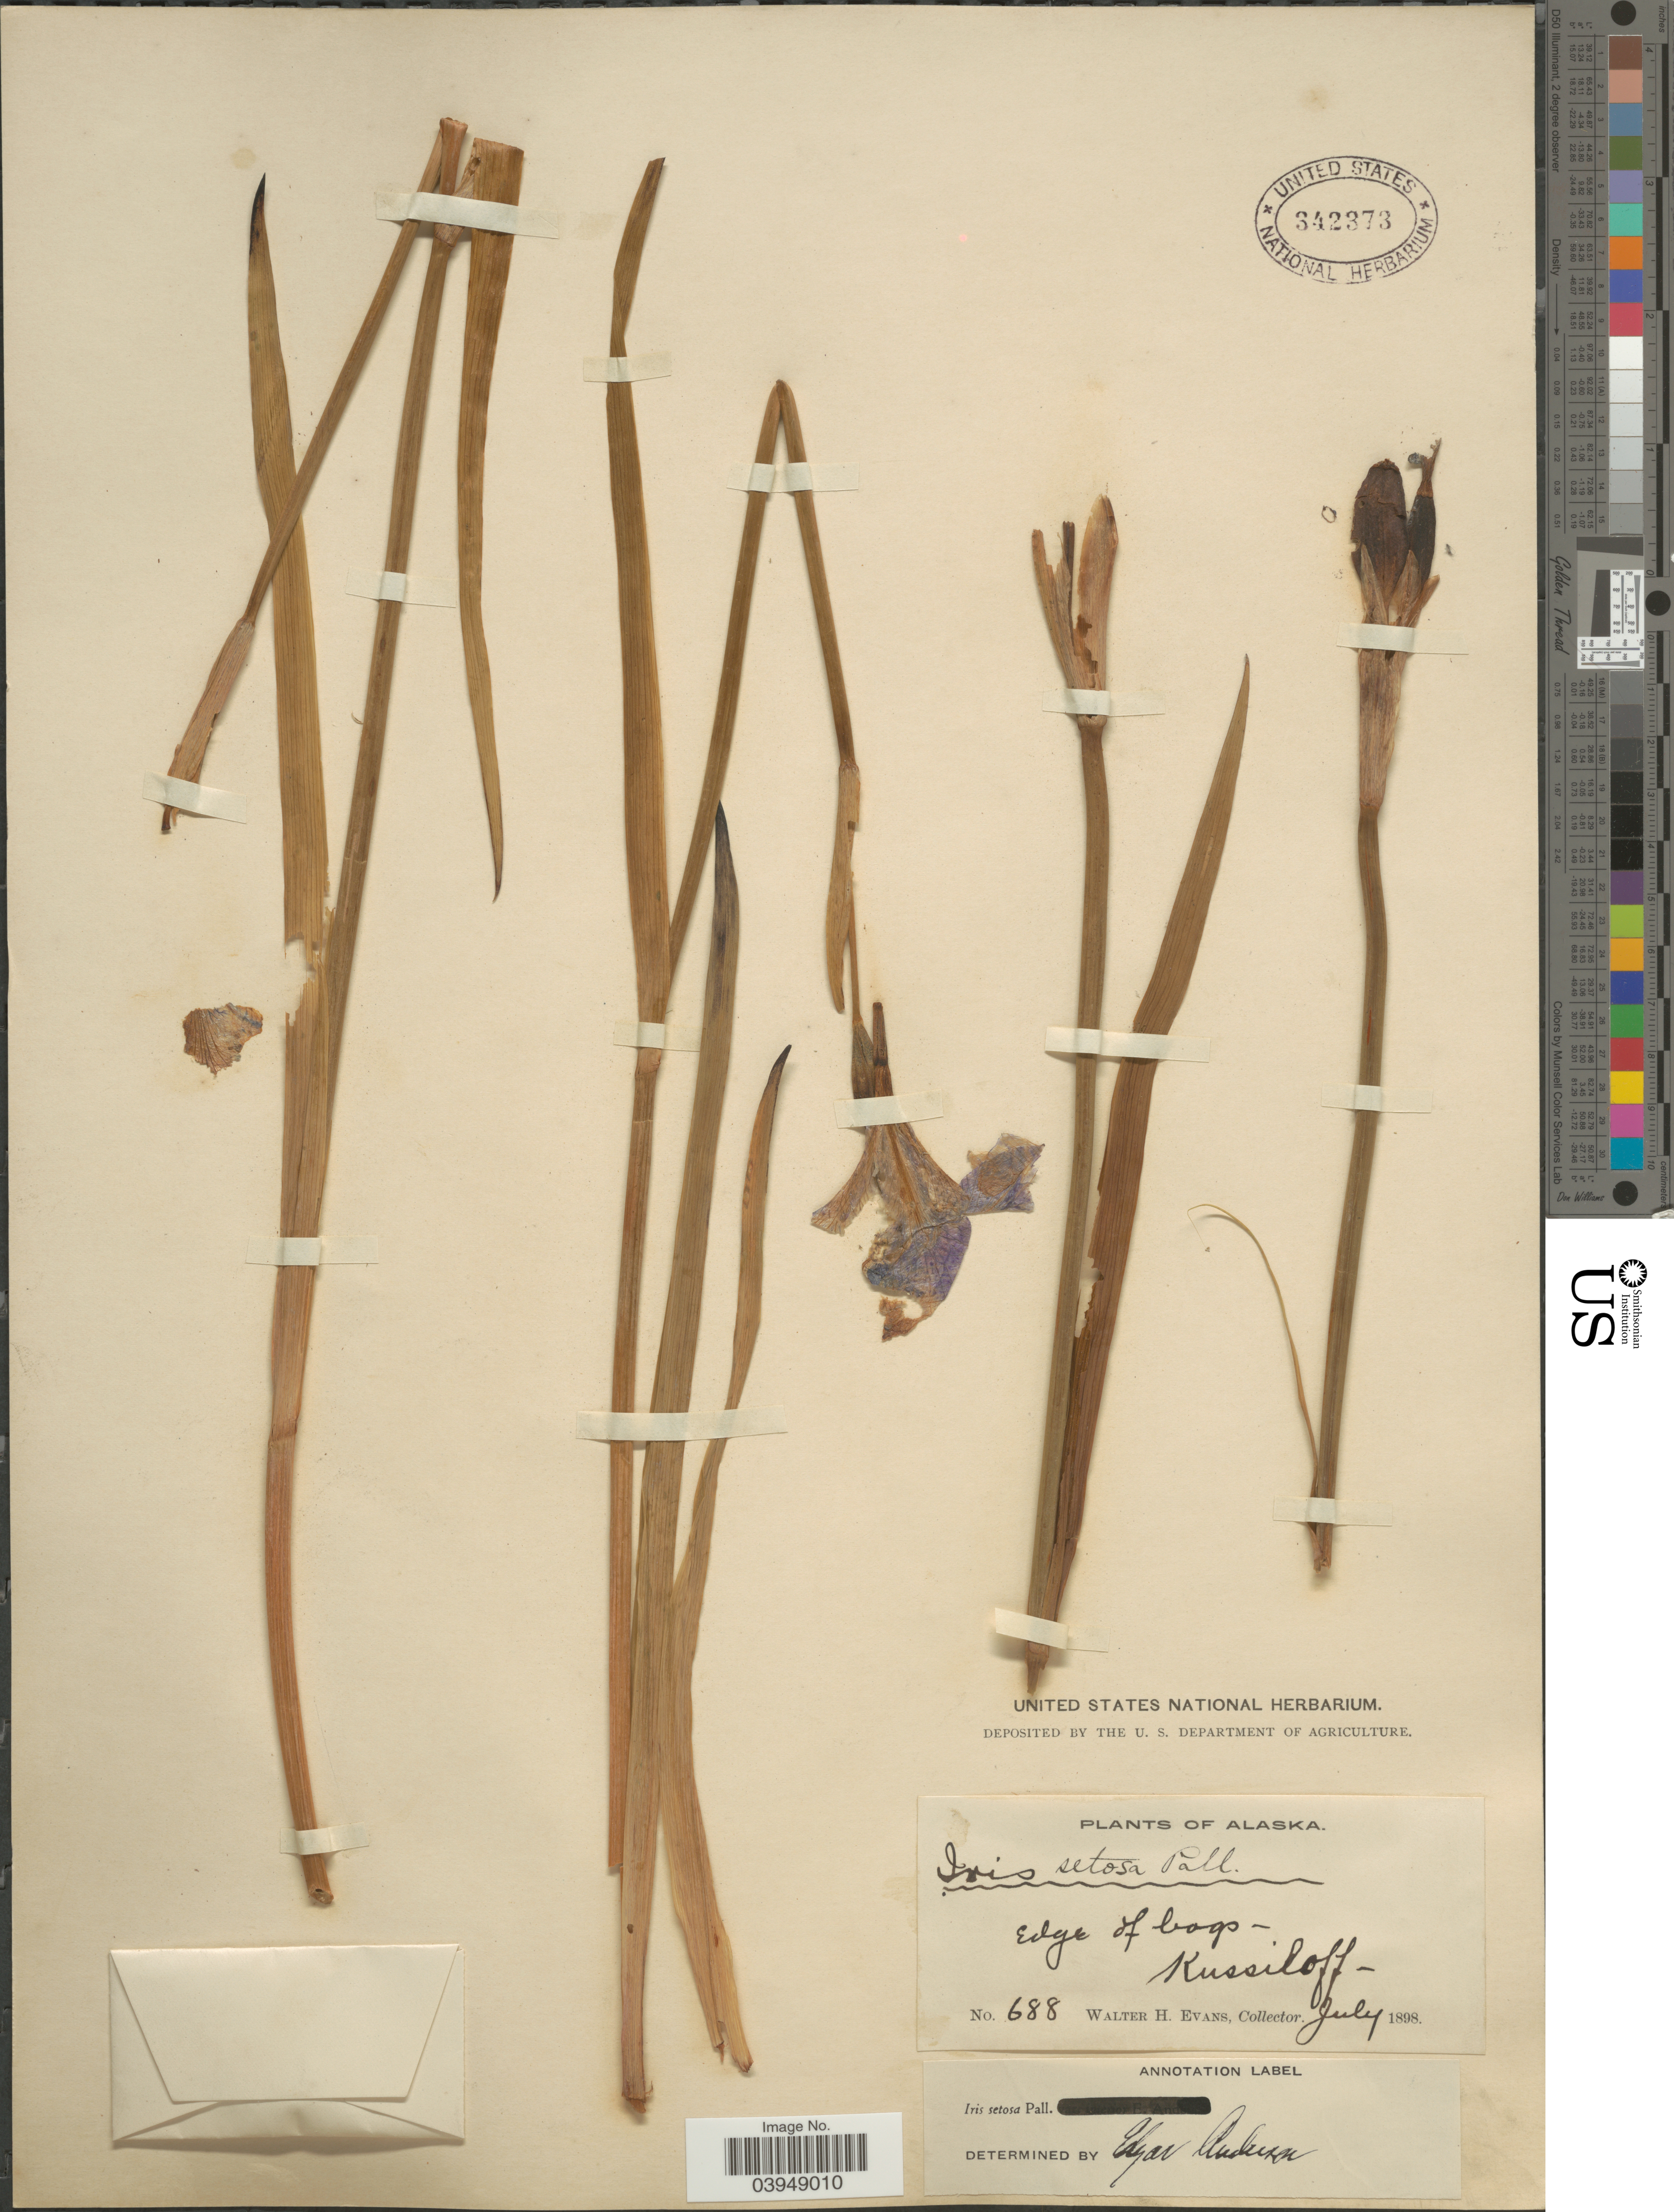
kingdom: Plantae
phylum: Tracheophyta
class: Liliopsida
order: Asparagales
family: Iridaceae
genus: Iris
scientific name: Iris setosa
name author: Pall. ex Link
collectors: W. H. Evans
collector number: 688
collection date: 1898-07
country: United States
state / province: Alaska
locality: Edge of bogs. Kussiloff.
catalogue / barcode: US 342373